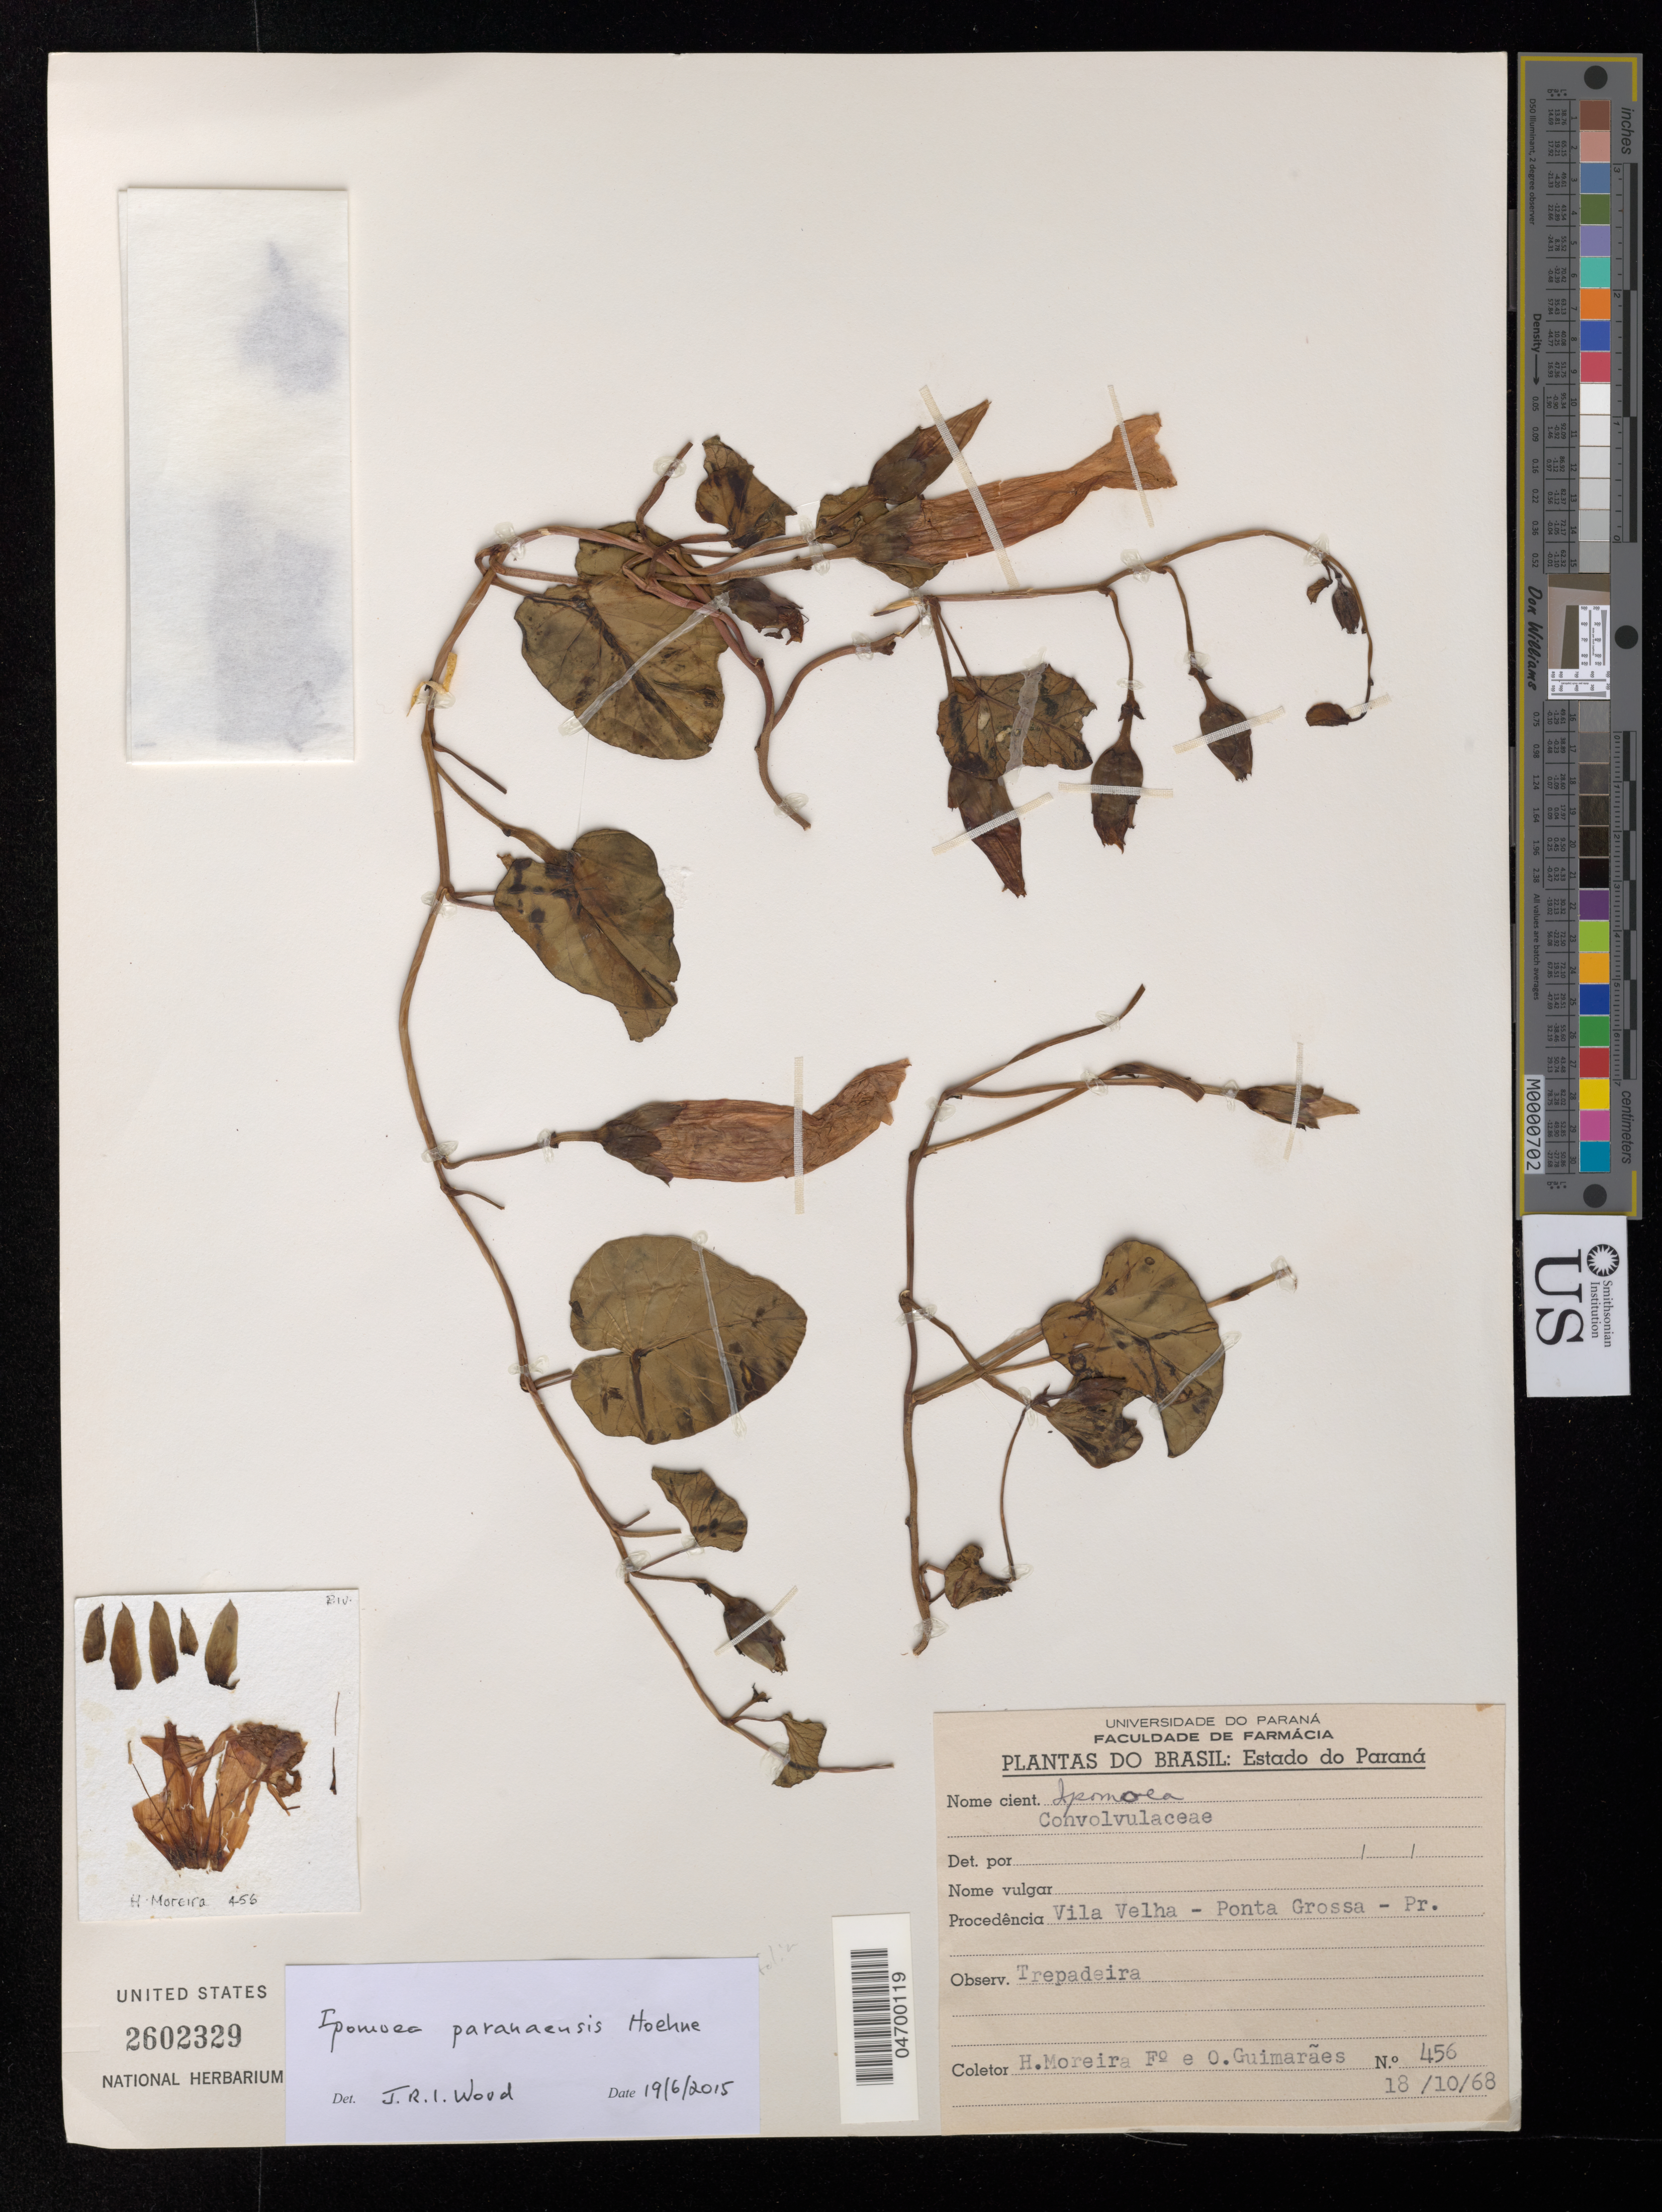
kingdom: Plantae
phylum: Tracheophyta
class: Magnoliopsida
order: Solanales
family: Convolvulaceae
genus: Ipomoea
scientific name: Ipomoea paranaensis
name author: Hoehne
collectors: H. Moreira F. & O. Guimarães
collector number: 456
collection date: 1968-10-18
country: Brazil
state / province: Paraná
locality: Vila Velha - Ponta Grossa.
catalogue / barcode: US 2602329